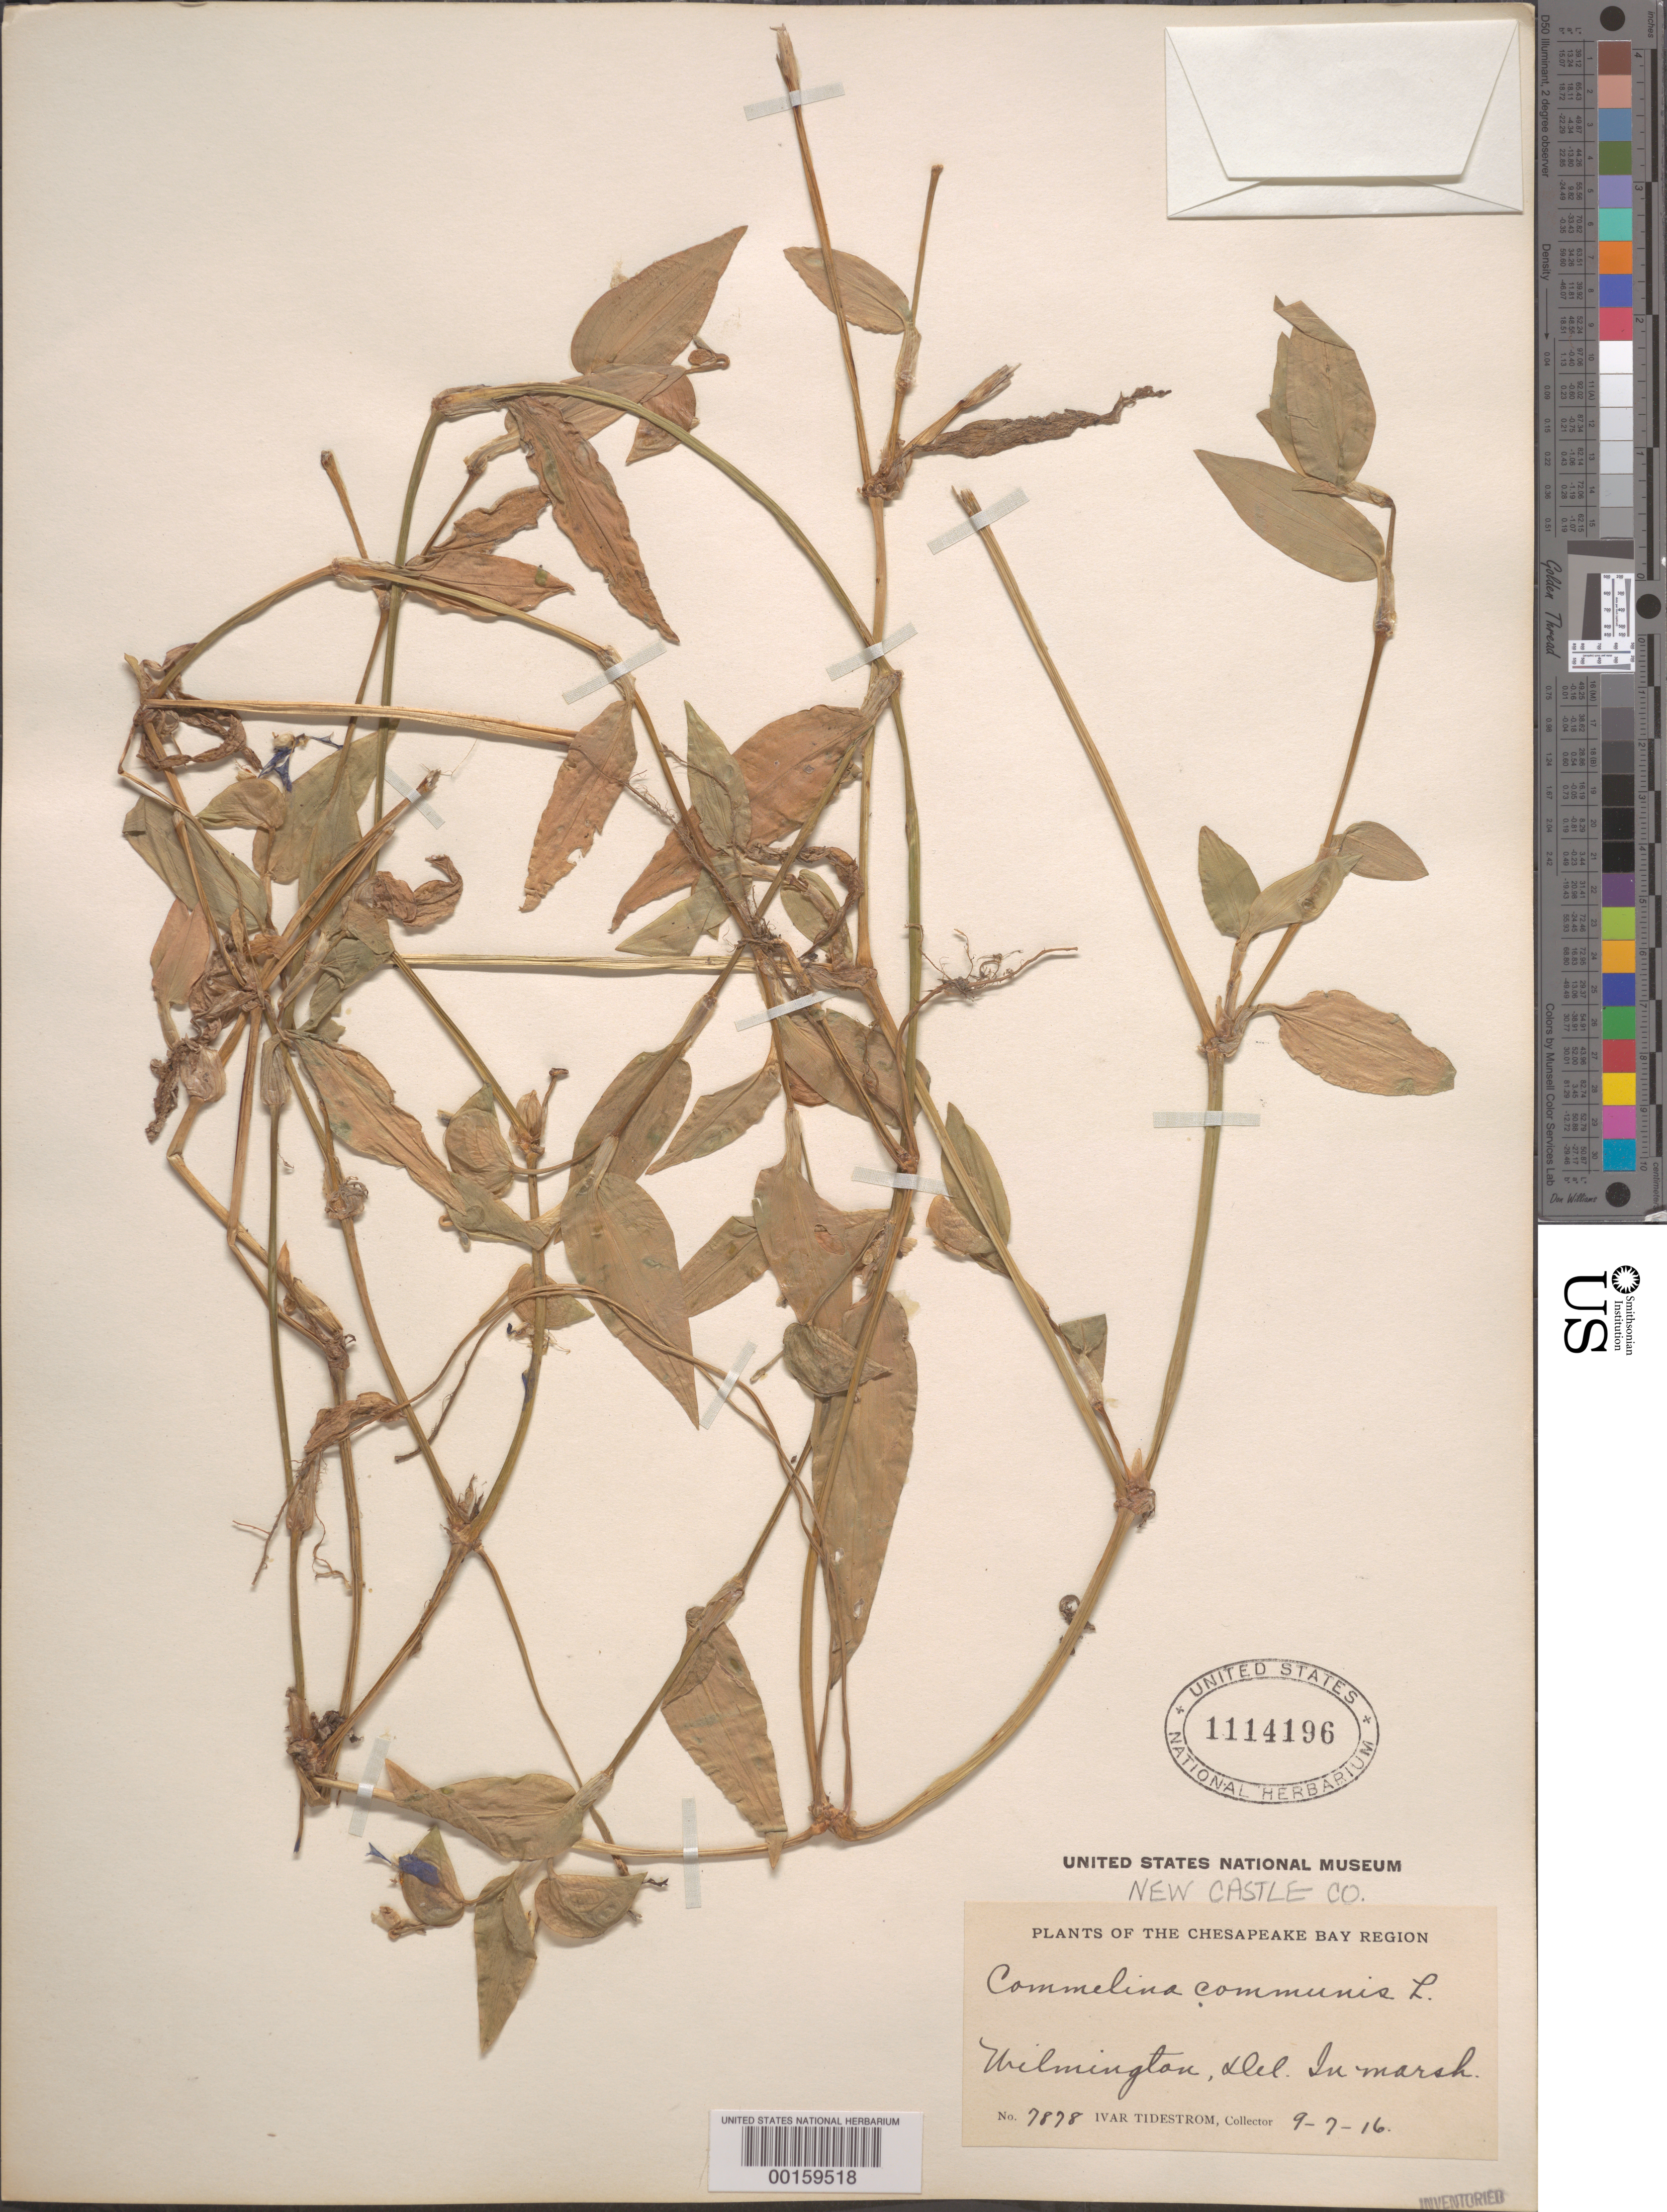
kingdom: Plantae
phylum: Tracheophyta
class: Liliopsida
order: Commelinales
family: Commelinaceae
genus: Commelina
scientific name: Commelina communis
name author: L.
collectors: I. F. Tidestrom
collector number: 7878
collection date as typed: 07 Sep 1916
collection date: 1916-09-07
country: United States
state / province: Delaware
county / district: New Castle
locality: Wilmington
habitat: Marsh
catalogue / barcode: US 1114196